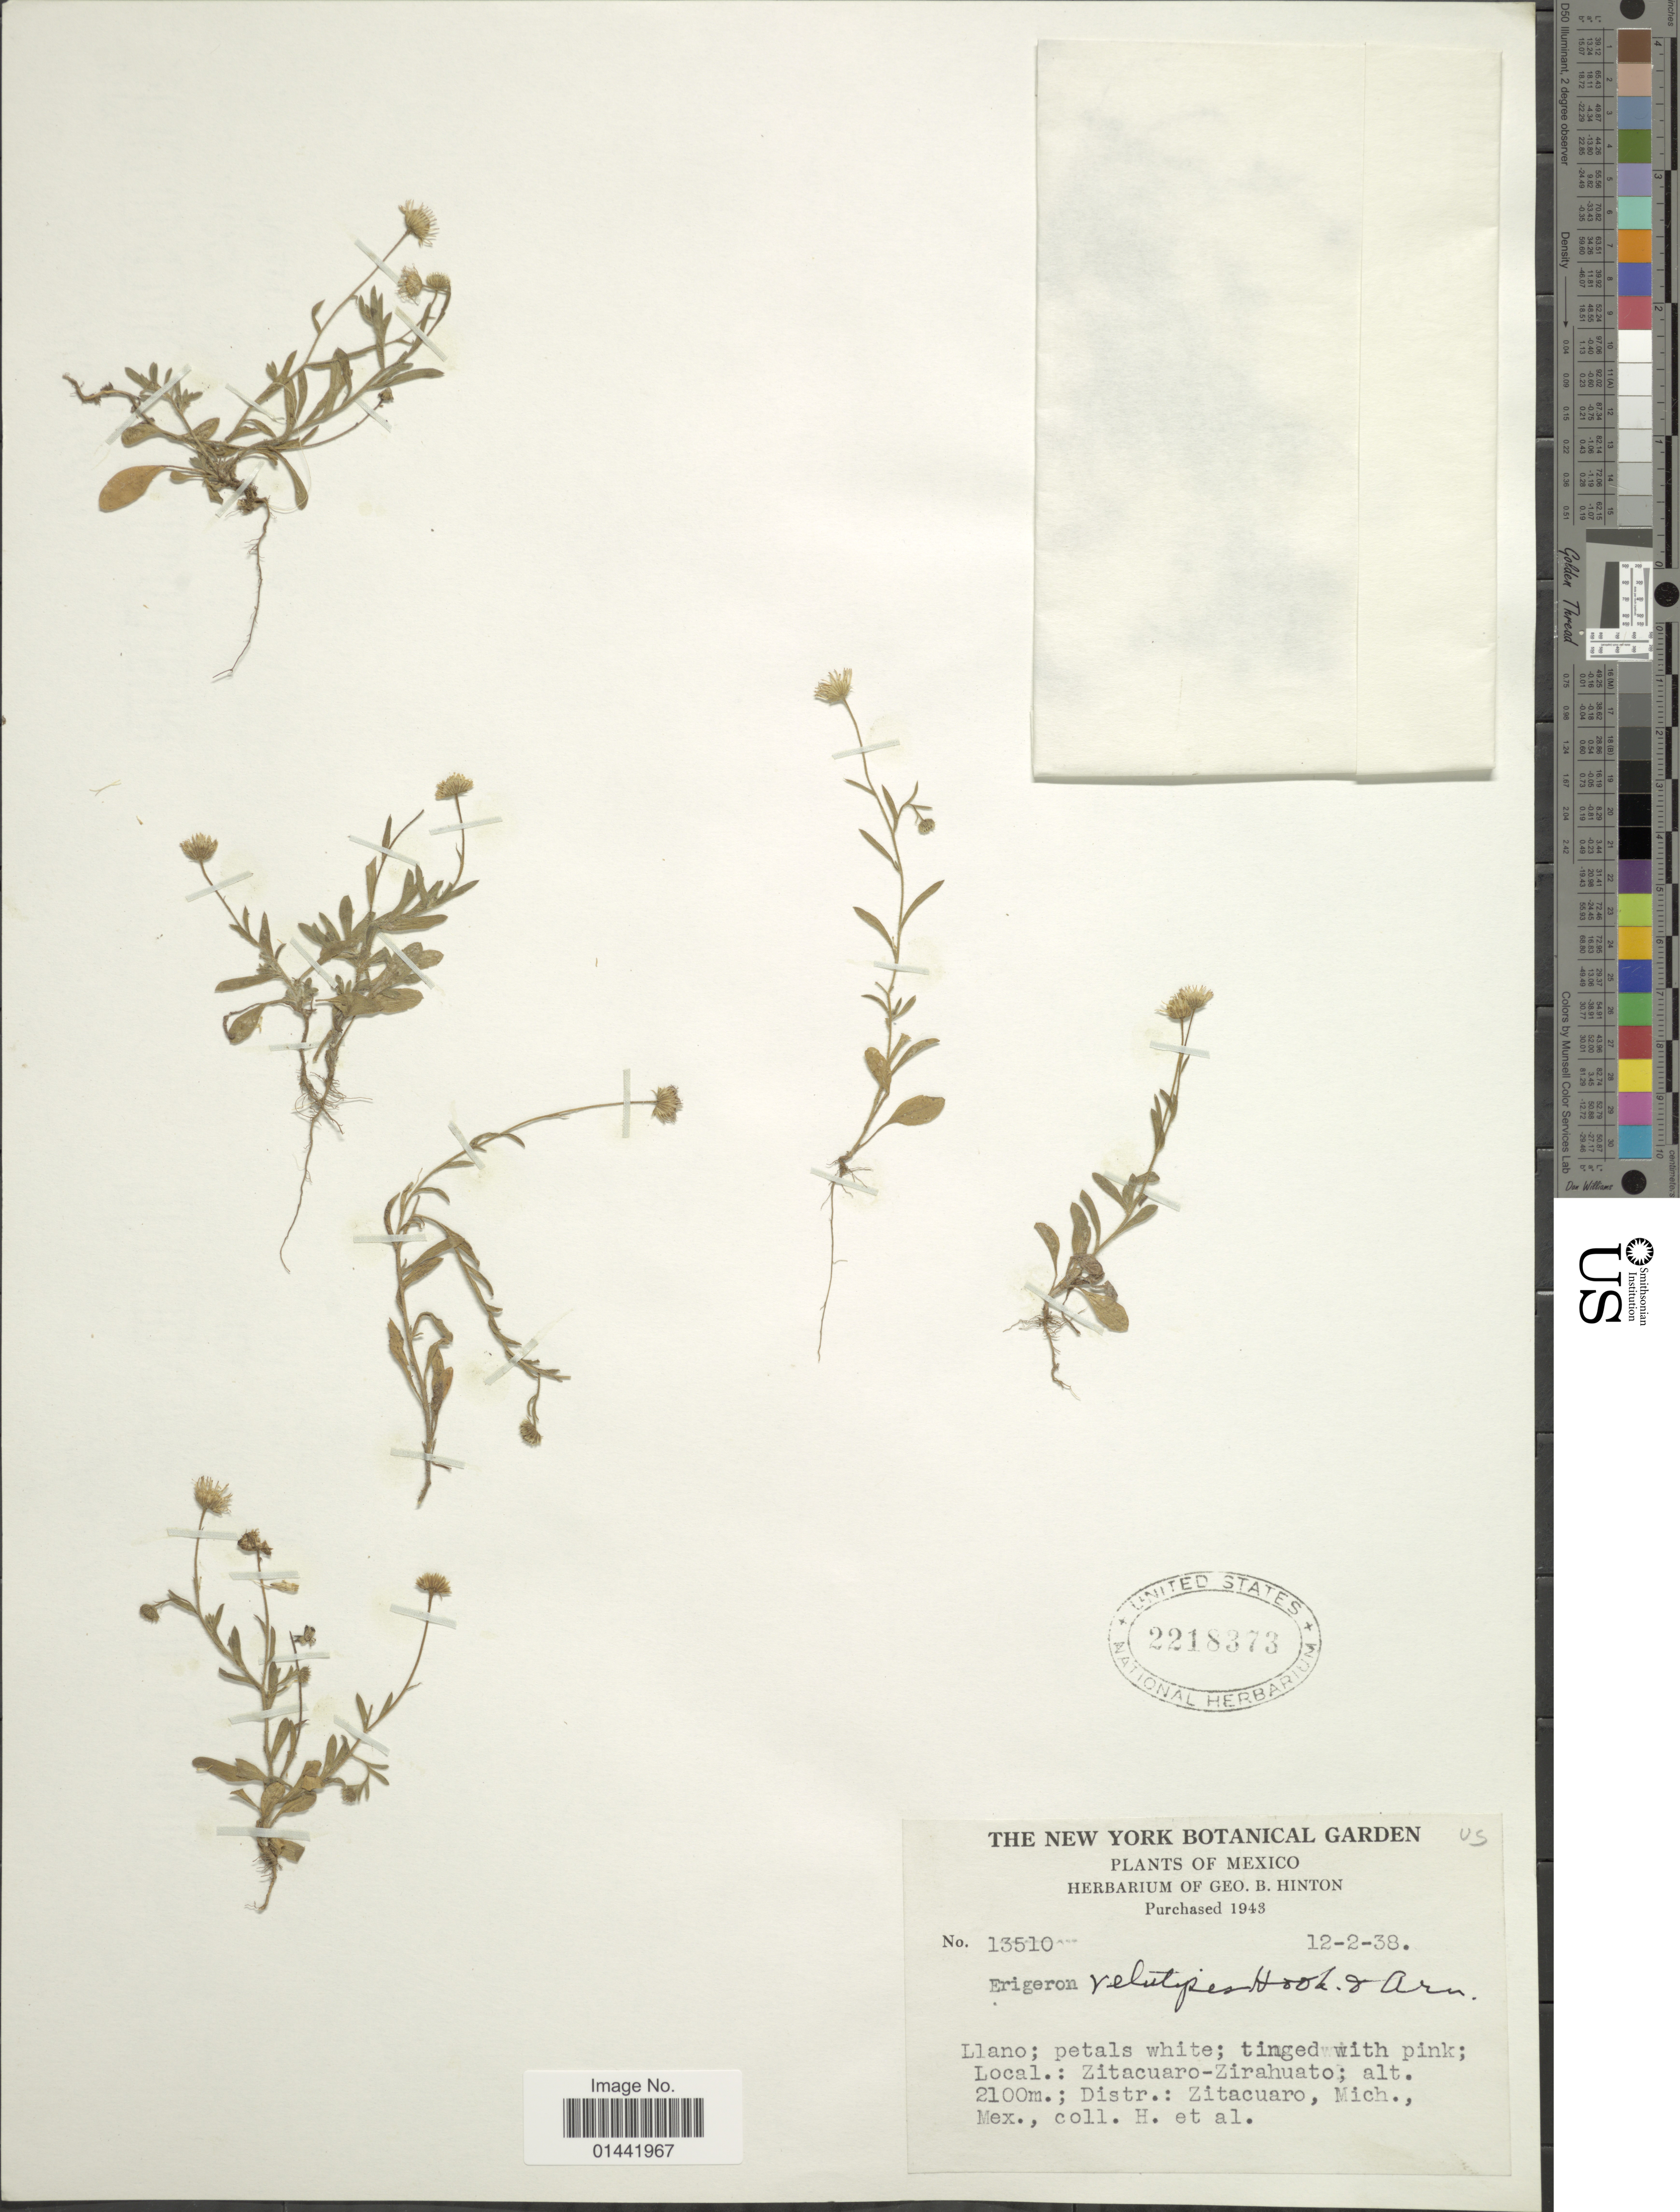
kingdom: Plantae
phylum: Tracheophyta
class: Magnoliopsida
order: Asterales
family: Asteraceae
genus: Erigeron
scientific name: Erigeron velutipes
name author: Hook. & Arn.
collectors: G. B. Hinton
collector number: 13510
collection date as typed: Transcribed d/m/y: 12/2/38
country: Mexico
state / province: Michoacán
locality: Llano, Zitacuaro-Zirahuato, Distr.: Zitacuaro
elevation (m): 2100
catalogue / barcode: US 2218373